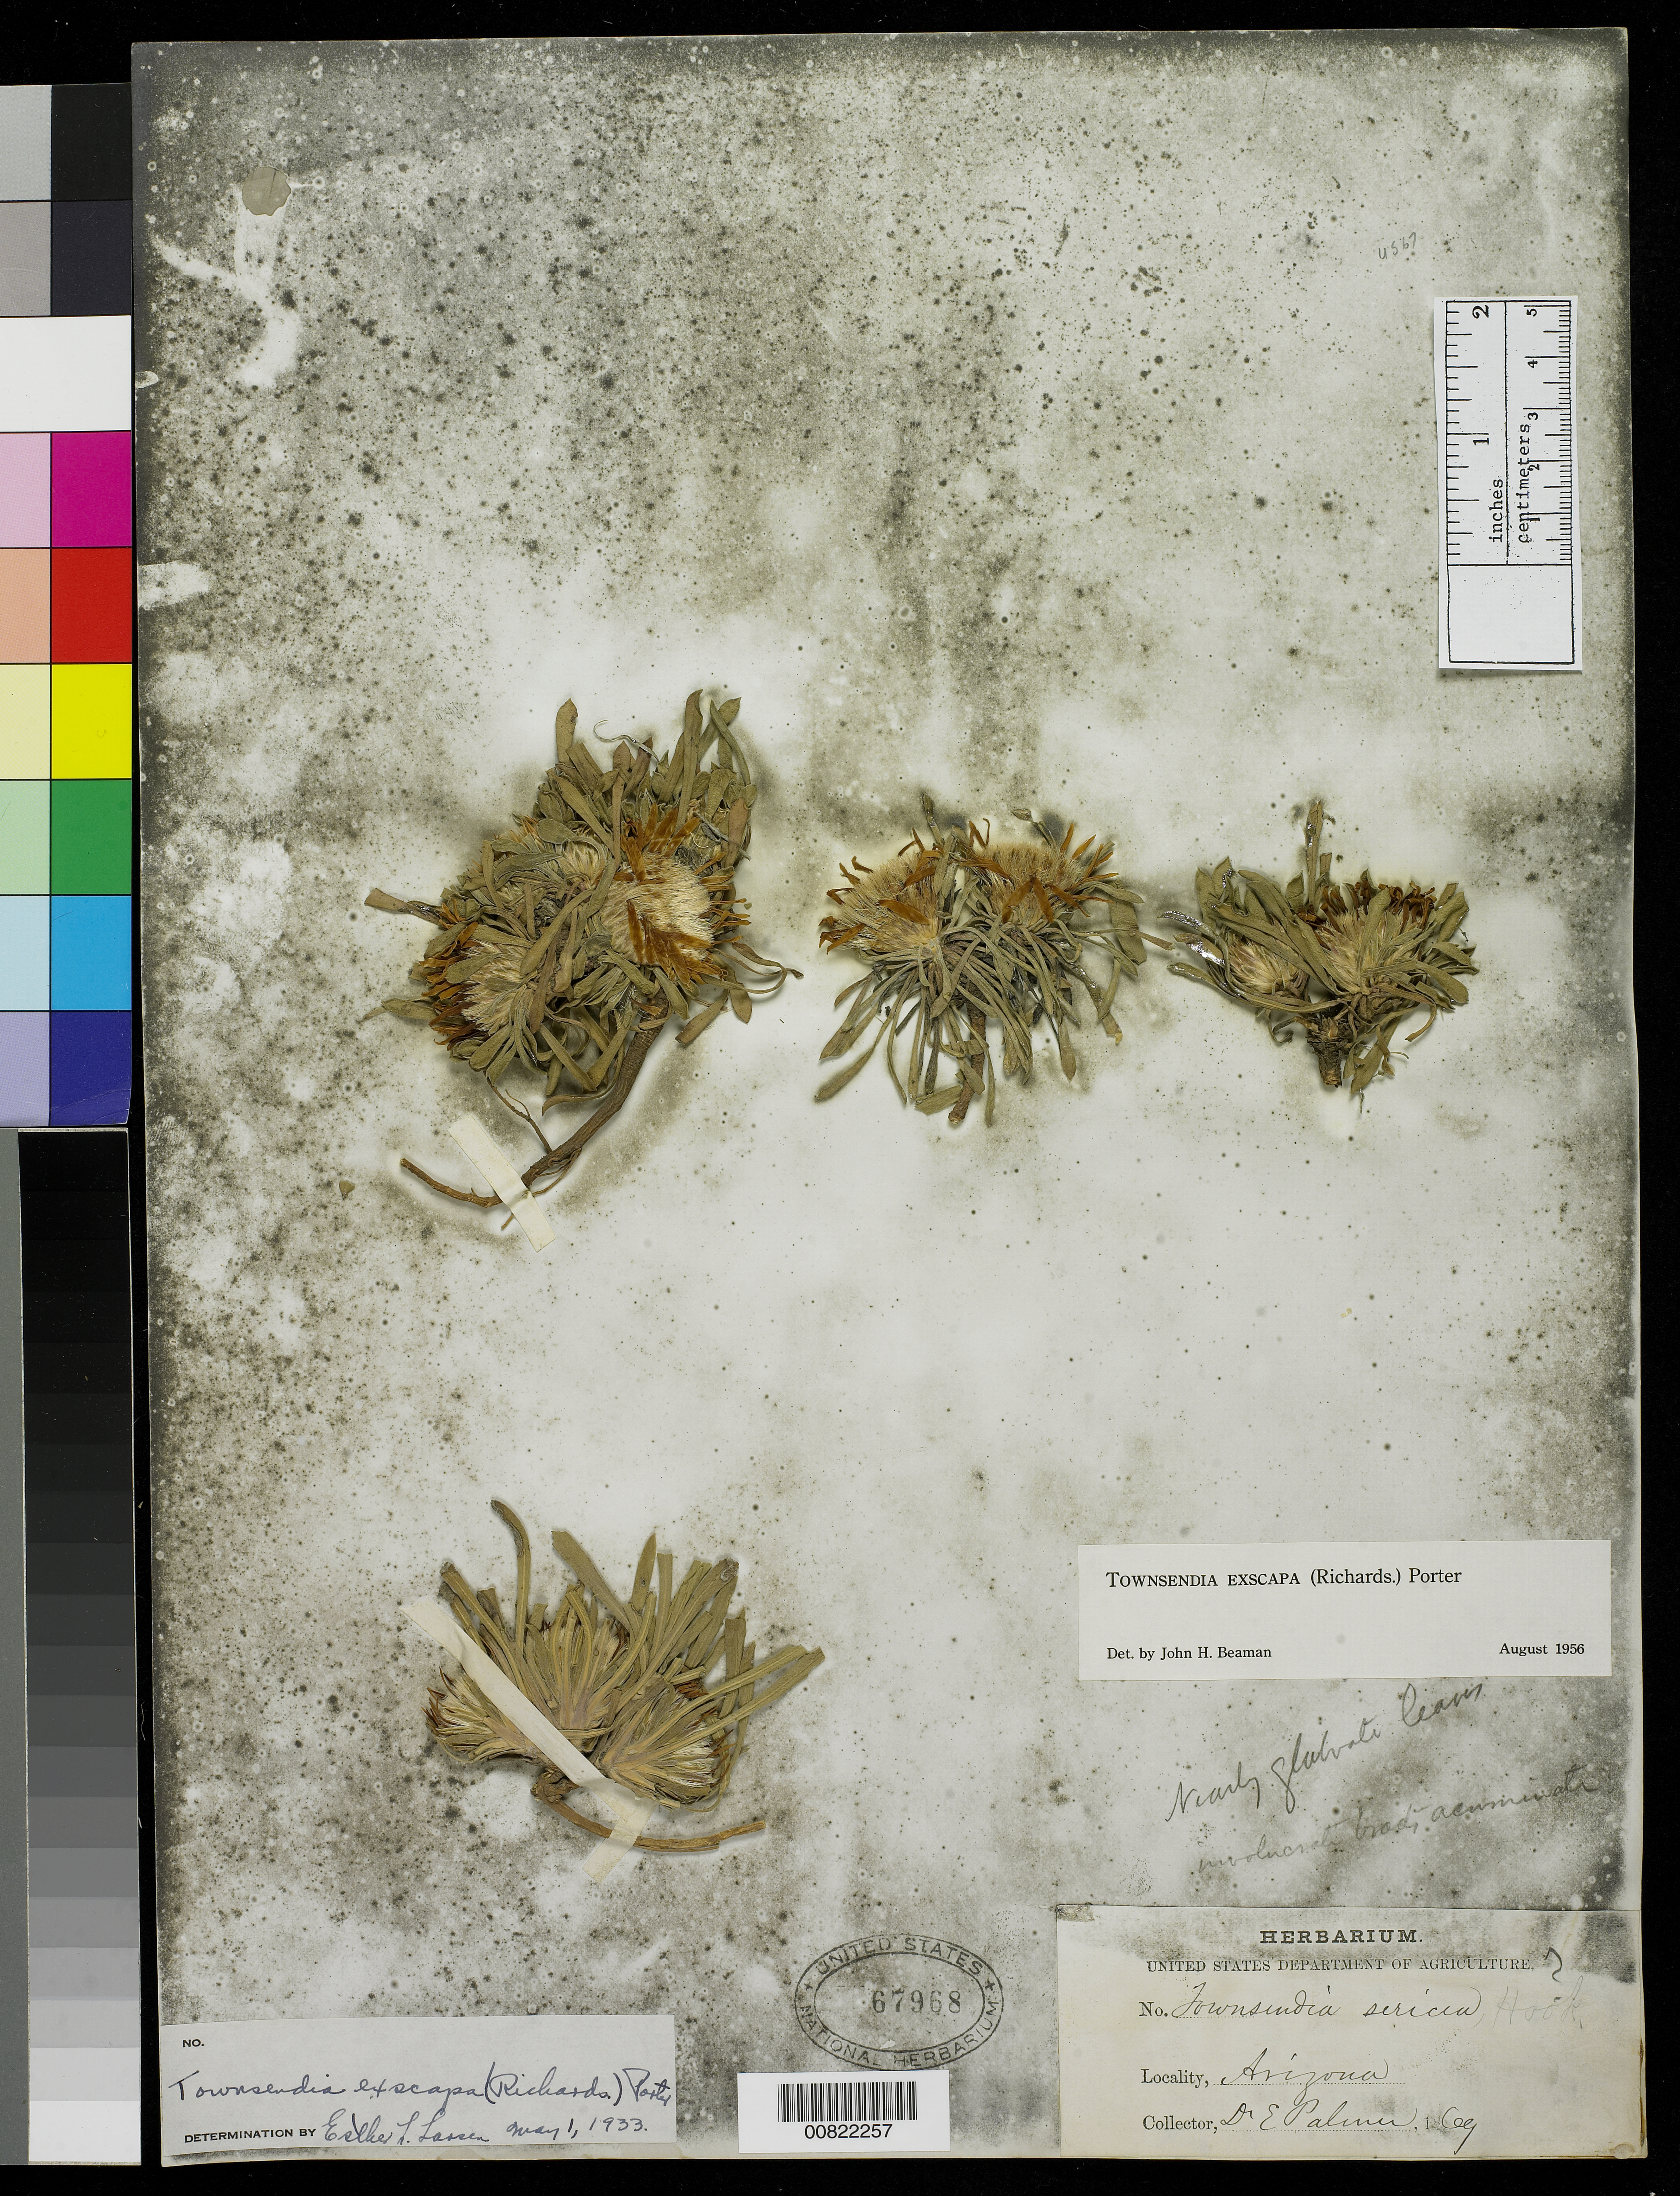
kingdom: Plantae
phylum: Tracheophyta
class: Magnoliopsida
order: Asterales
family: Asteraceae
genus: Townsendia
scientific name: Townsendia exscapa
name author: (Richardson) Porter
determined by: Becker, K. M.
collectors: E. Palmer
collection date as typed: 1869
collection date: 1869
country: United States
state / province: Arizona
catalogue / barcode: US 67968